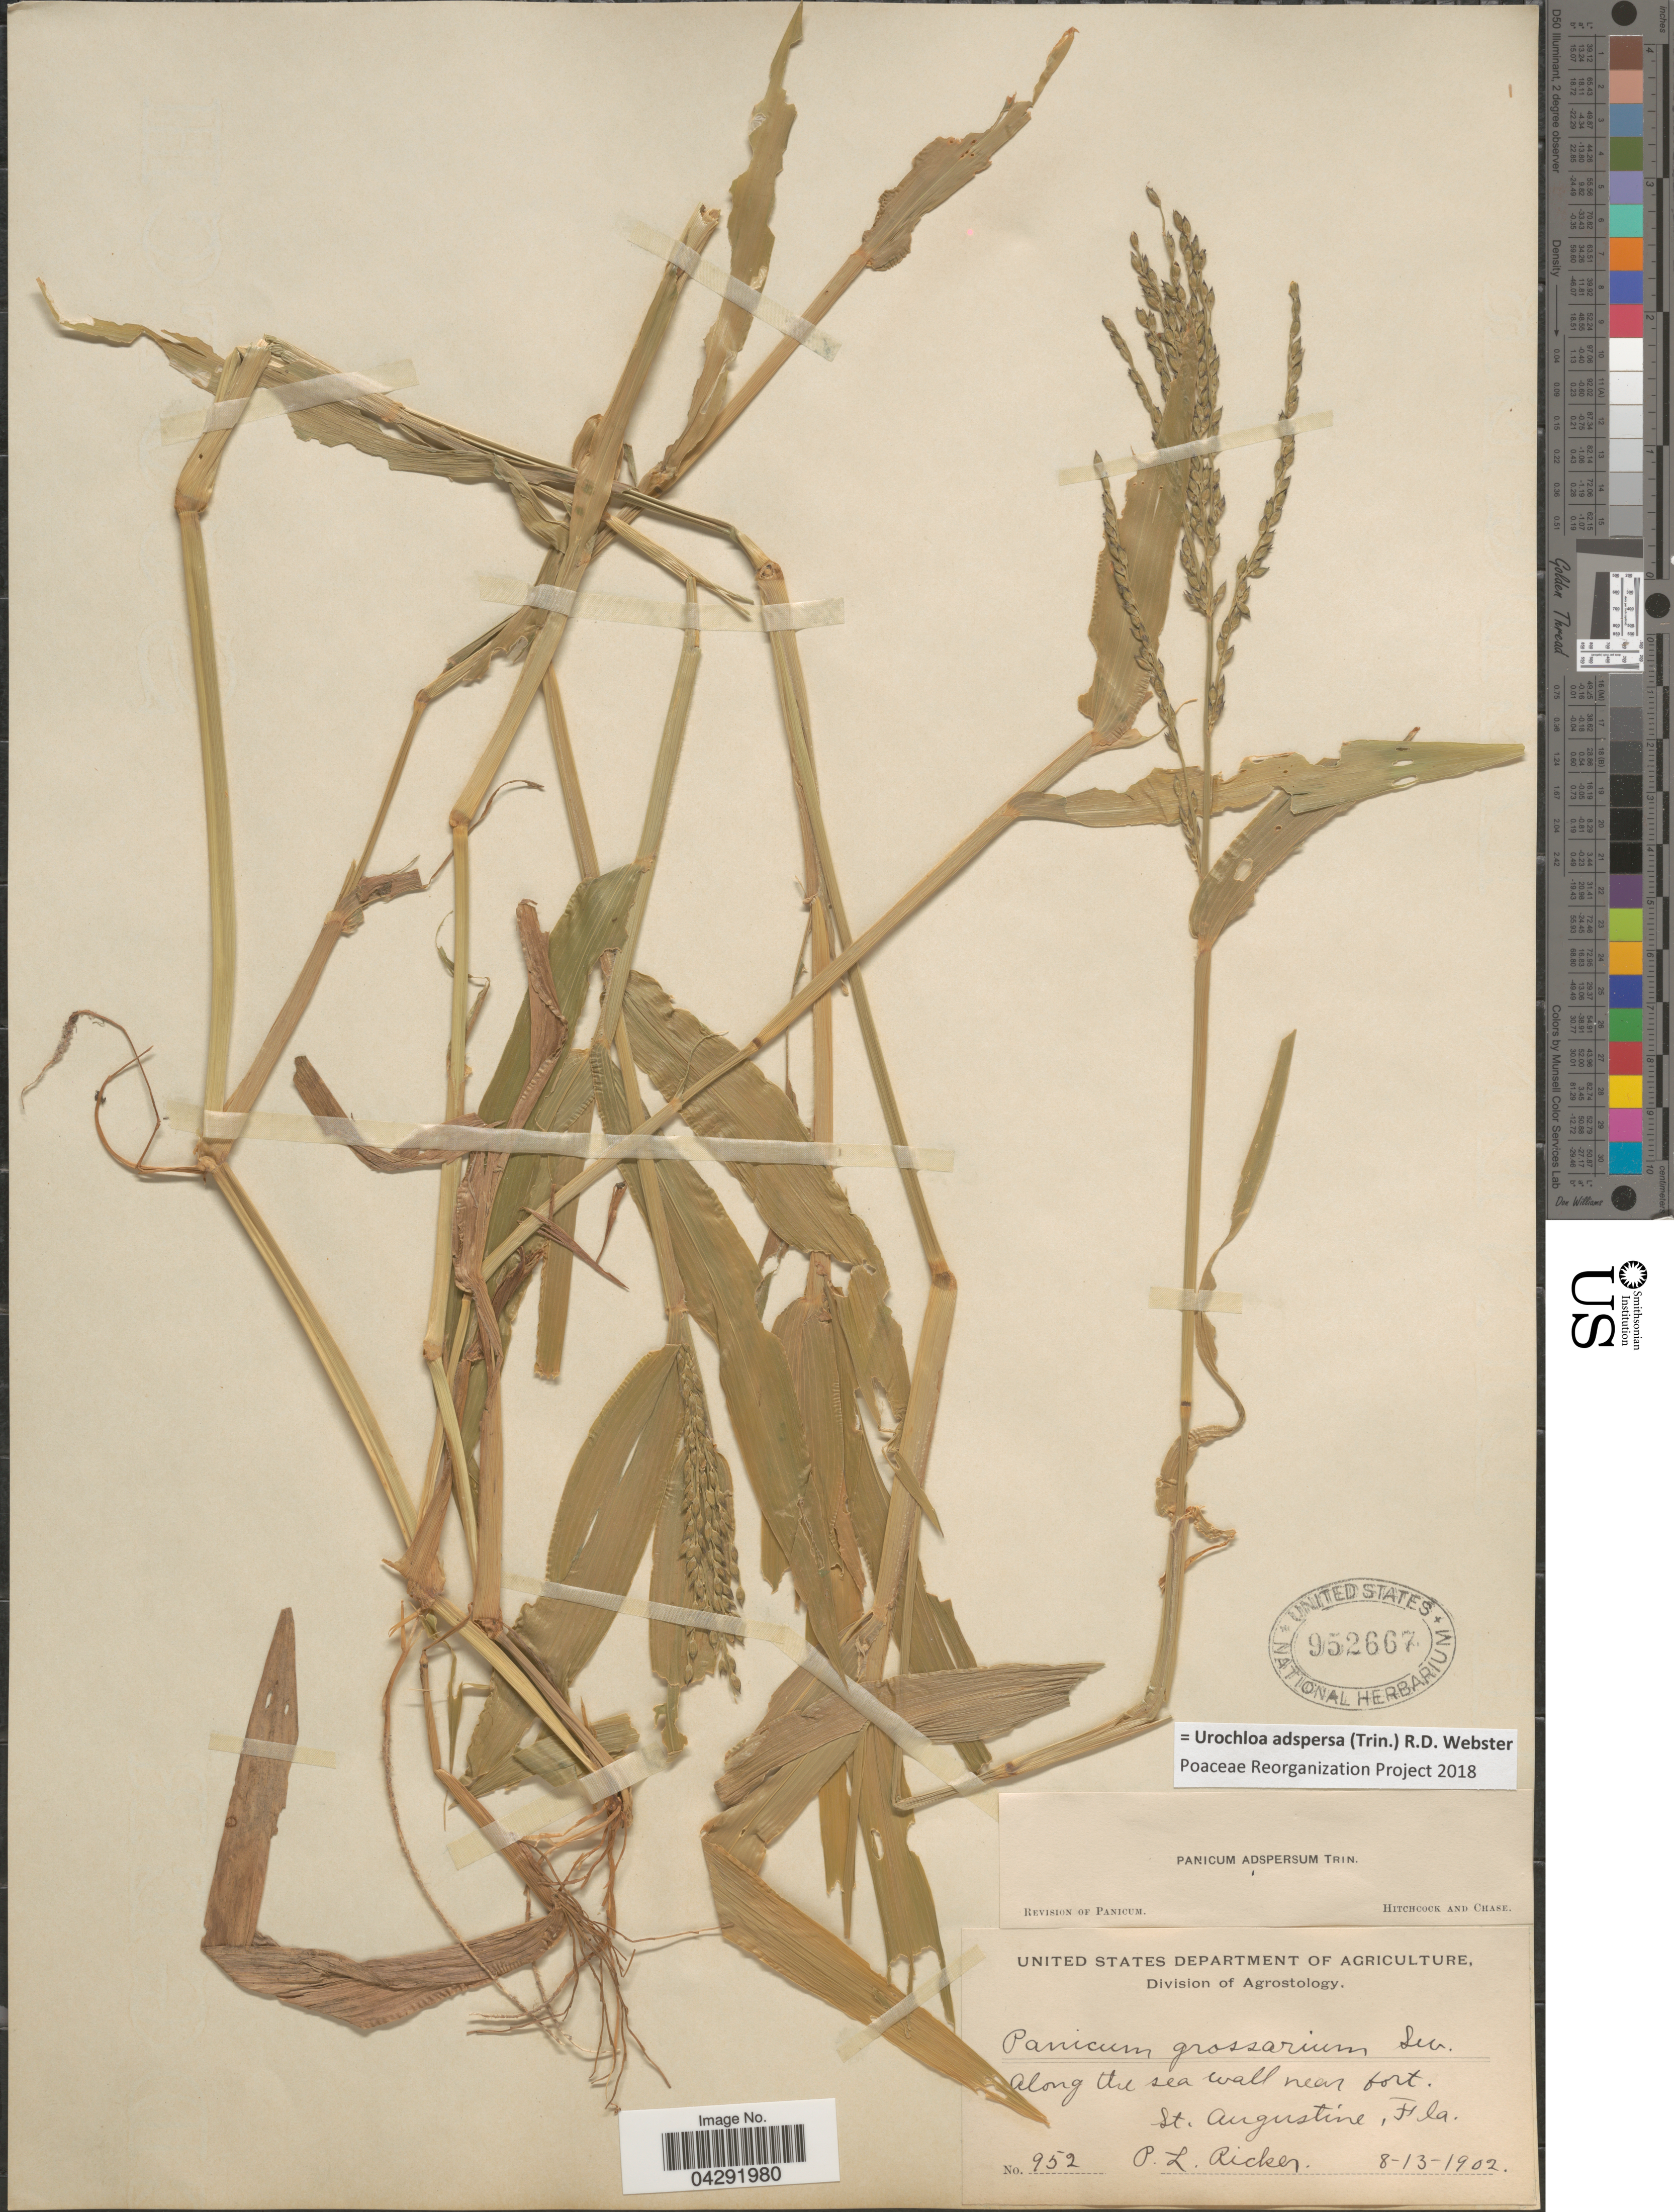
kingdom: Plantae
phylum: Tracheophyta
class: Liliopsida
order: Poales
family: Poaceae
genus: Urochloa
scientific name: Urochloa adspersa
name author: (Trin.) R.D. Webster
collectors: P. Ricker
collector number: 952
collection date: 1902-08-13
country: United States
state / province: Florida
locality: Along the sea wall near fort. St. Augustine.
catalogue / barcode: US 952667